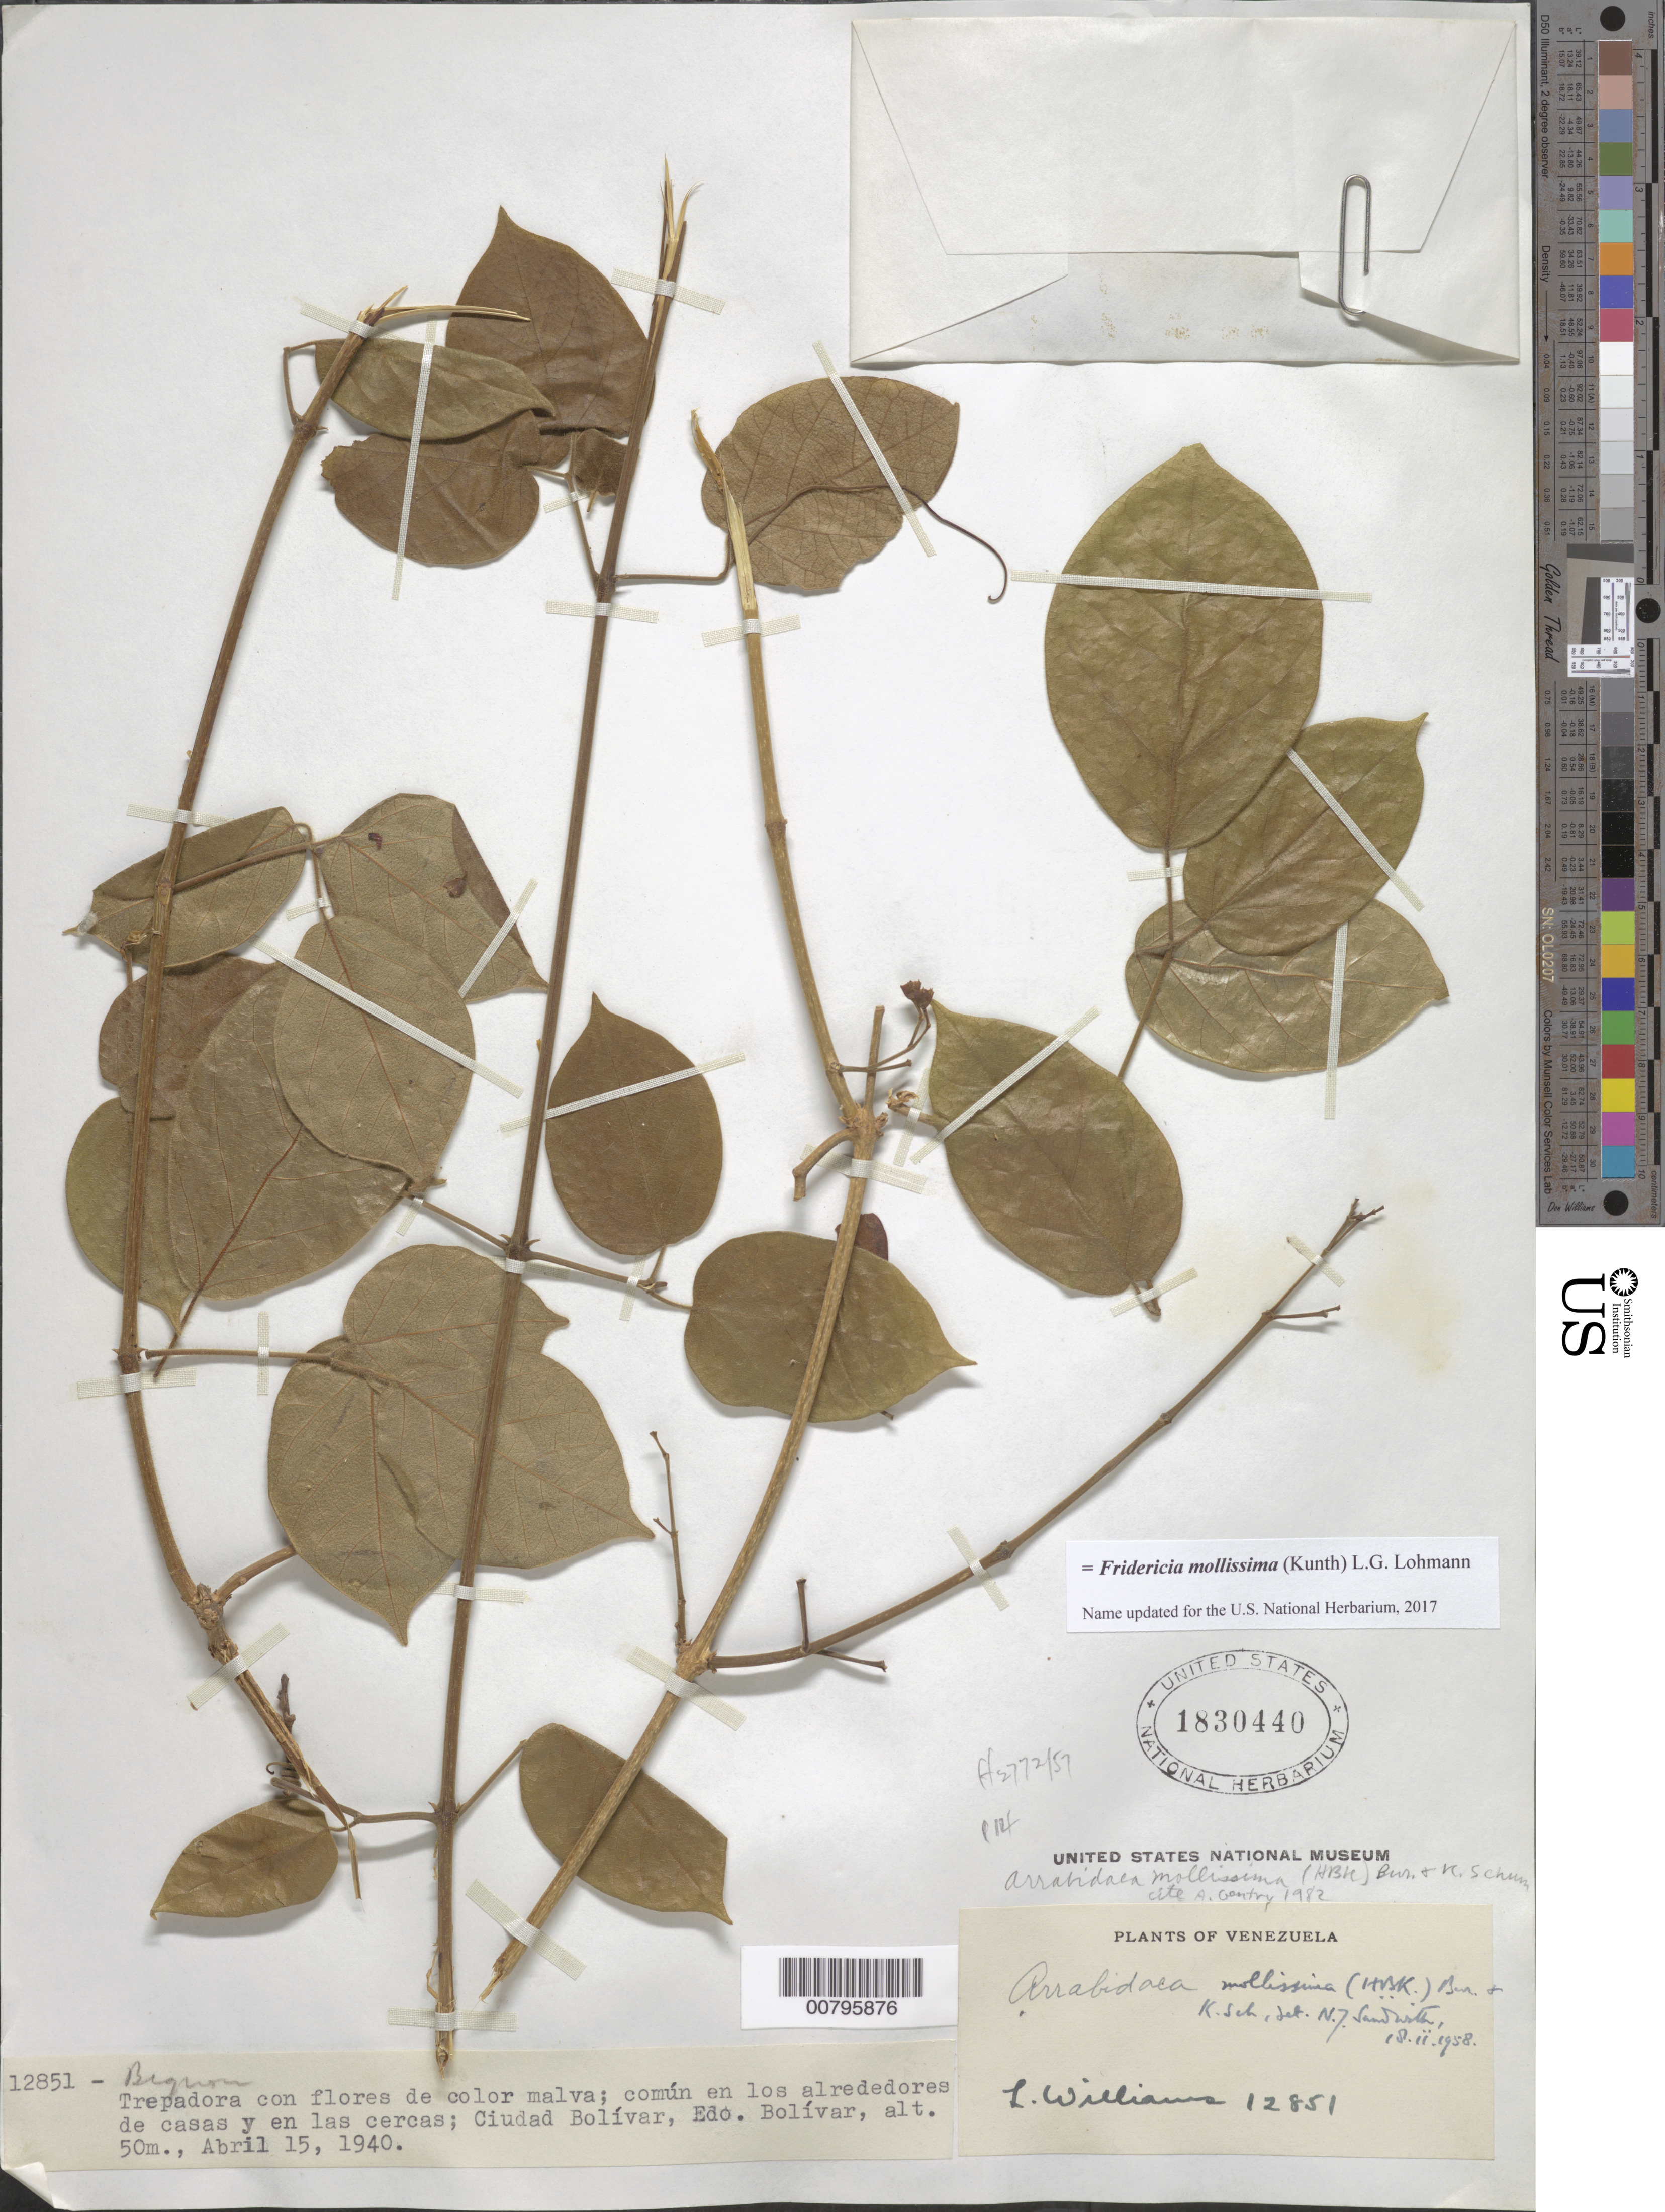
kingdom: Plantae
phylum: Tracheophyta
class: Magnoliopsida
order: Lamiales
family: Bignoniaceae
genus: Fridericia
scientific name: Fridericia mollissima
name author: (Kunth) L.G. Lohmann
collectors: Ll. Williams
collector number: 12851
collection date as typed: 15-Apr-40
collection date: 1940-04-15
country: Venezuela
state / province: Bolívar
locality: Ciudad Bolívar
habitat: En las cercas, y los alrededores de casas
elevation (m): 50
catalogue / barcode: US 1830440